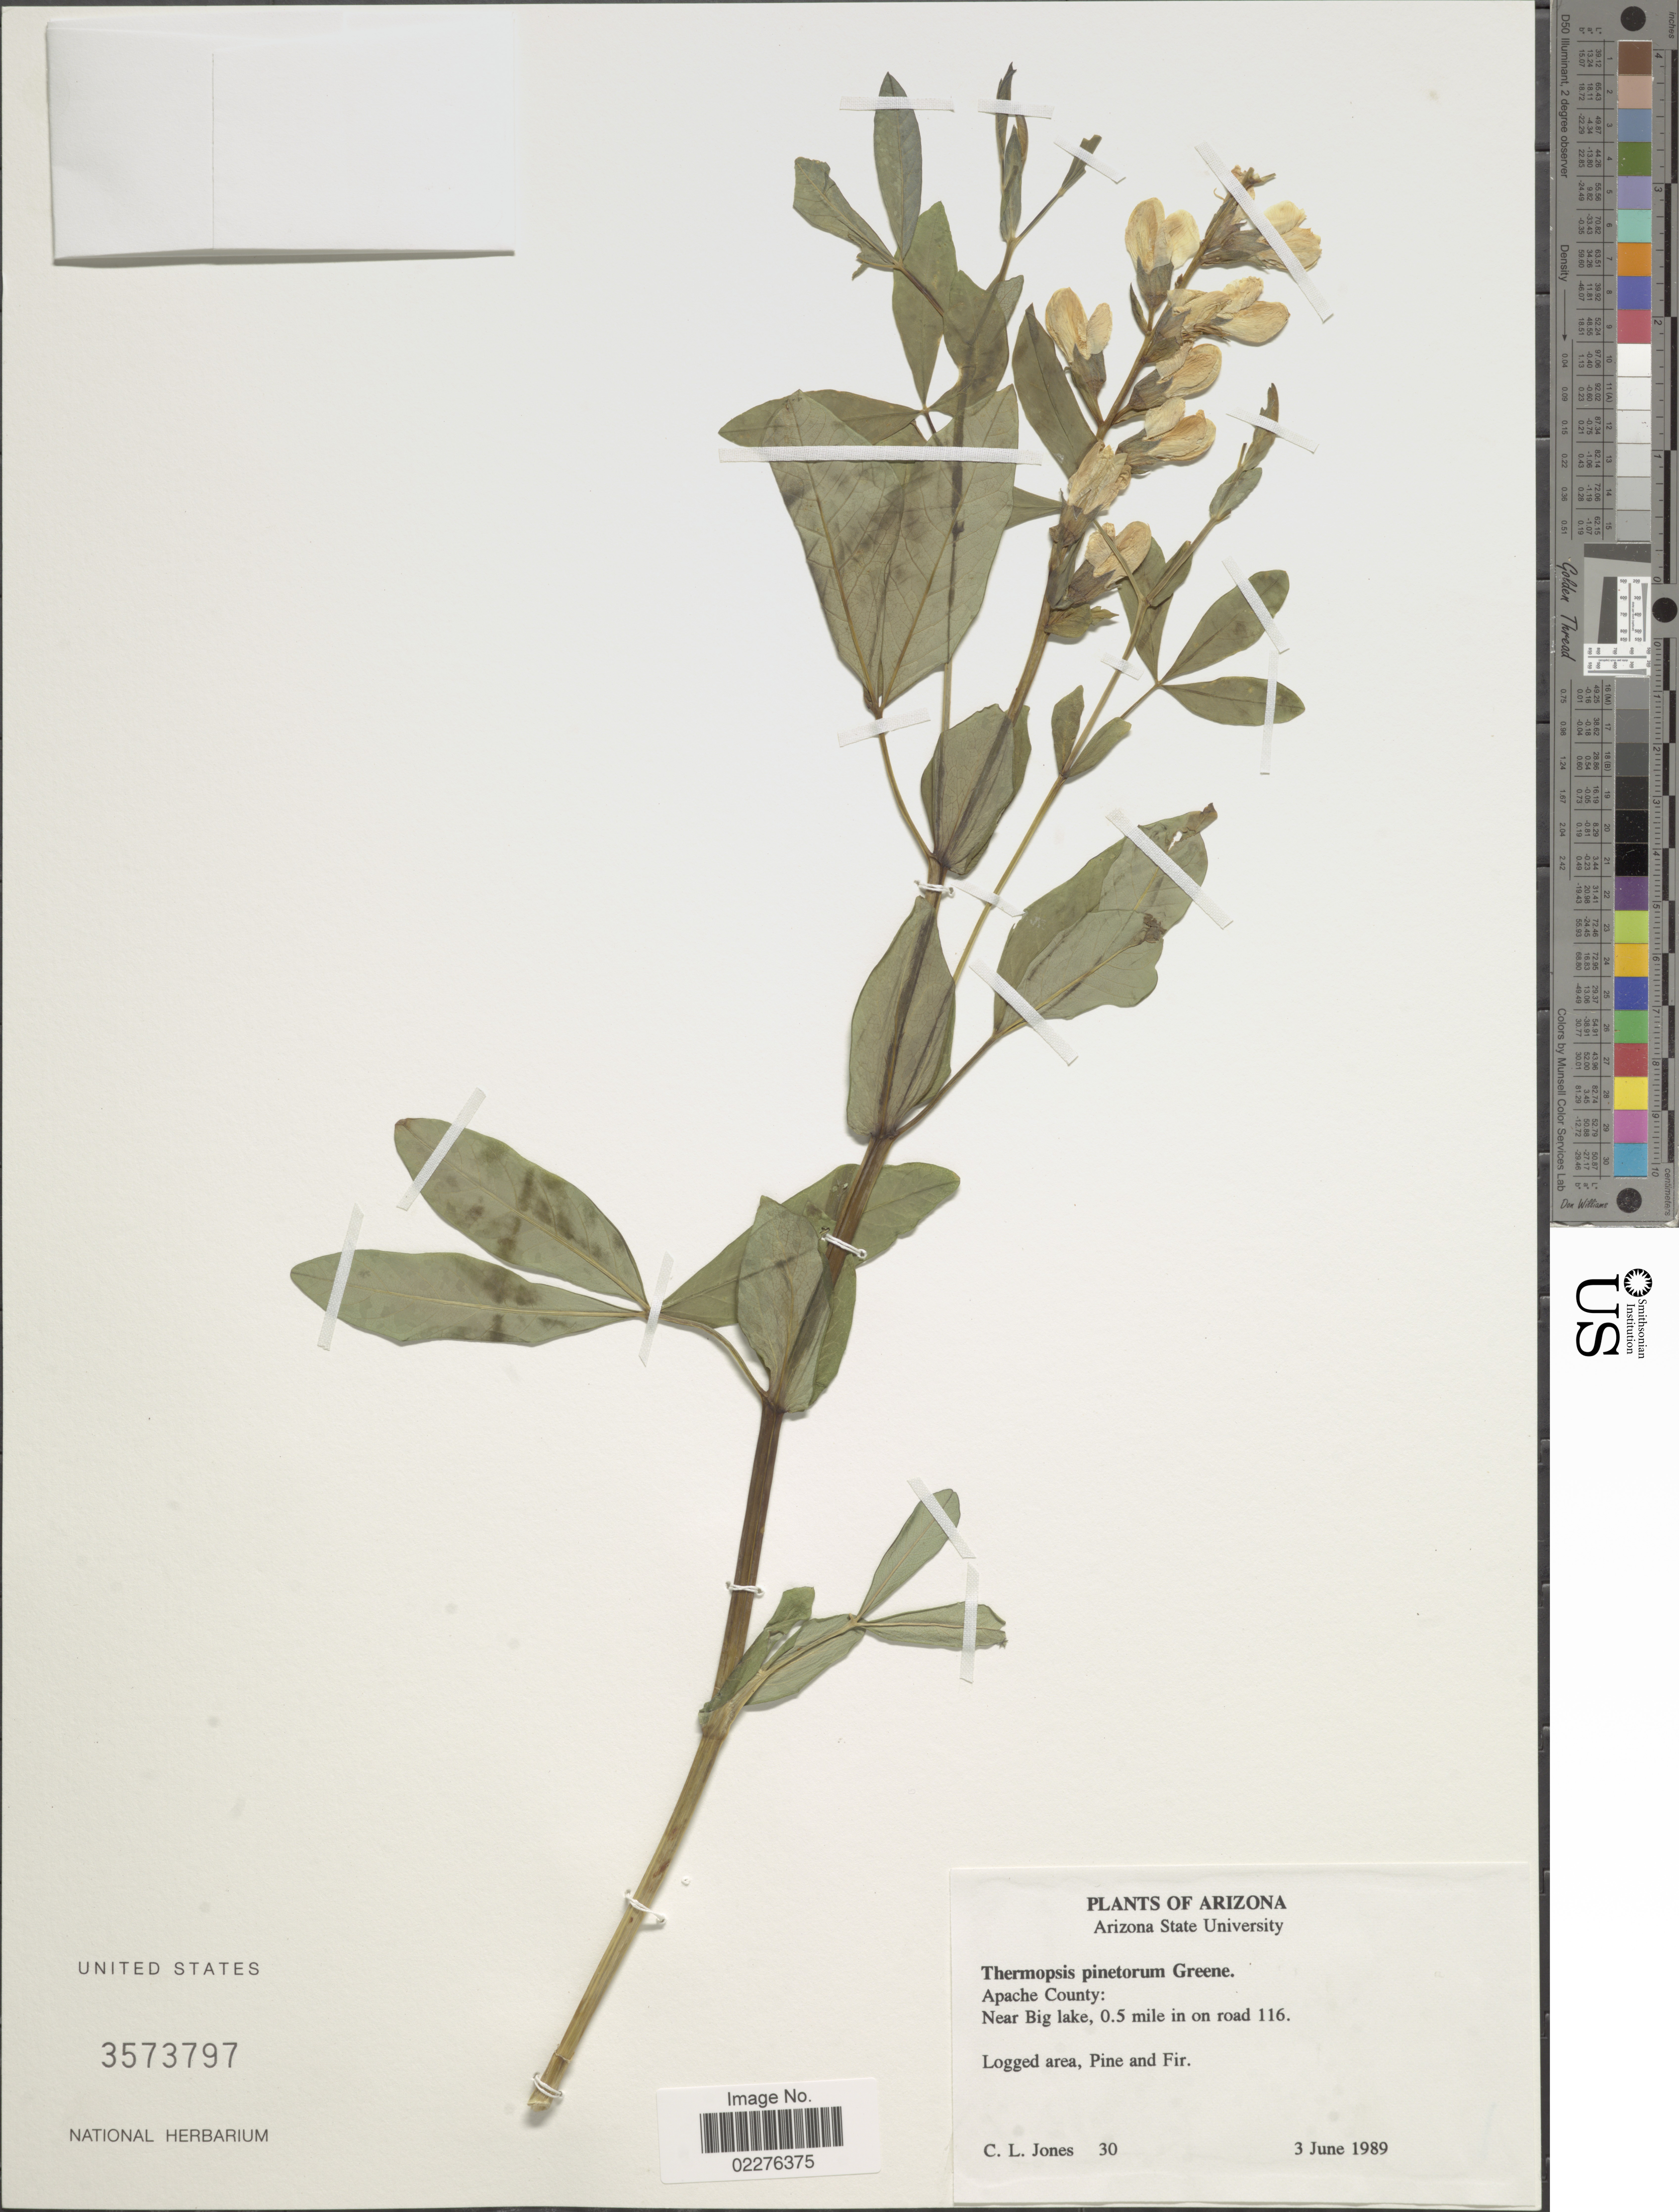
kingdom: Plantae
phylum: Tracheophyta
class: Magnoliopsida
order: Fabales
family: Fabaceae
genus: Thermopsis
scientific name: Thermopsis pinetorum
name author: Greene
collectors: C. L. Jones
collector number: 30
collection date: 1989-06-03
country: United States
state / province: Arizona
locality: Apache County: Near Big Lake, 0.5 mile in on road 116, Logged area, Pine and Fir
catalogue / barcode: US 3573797